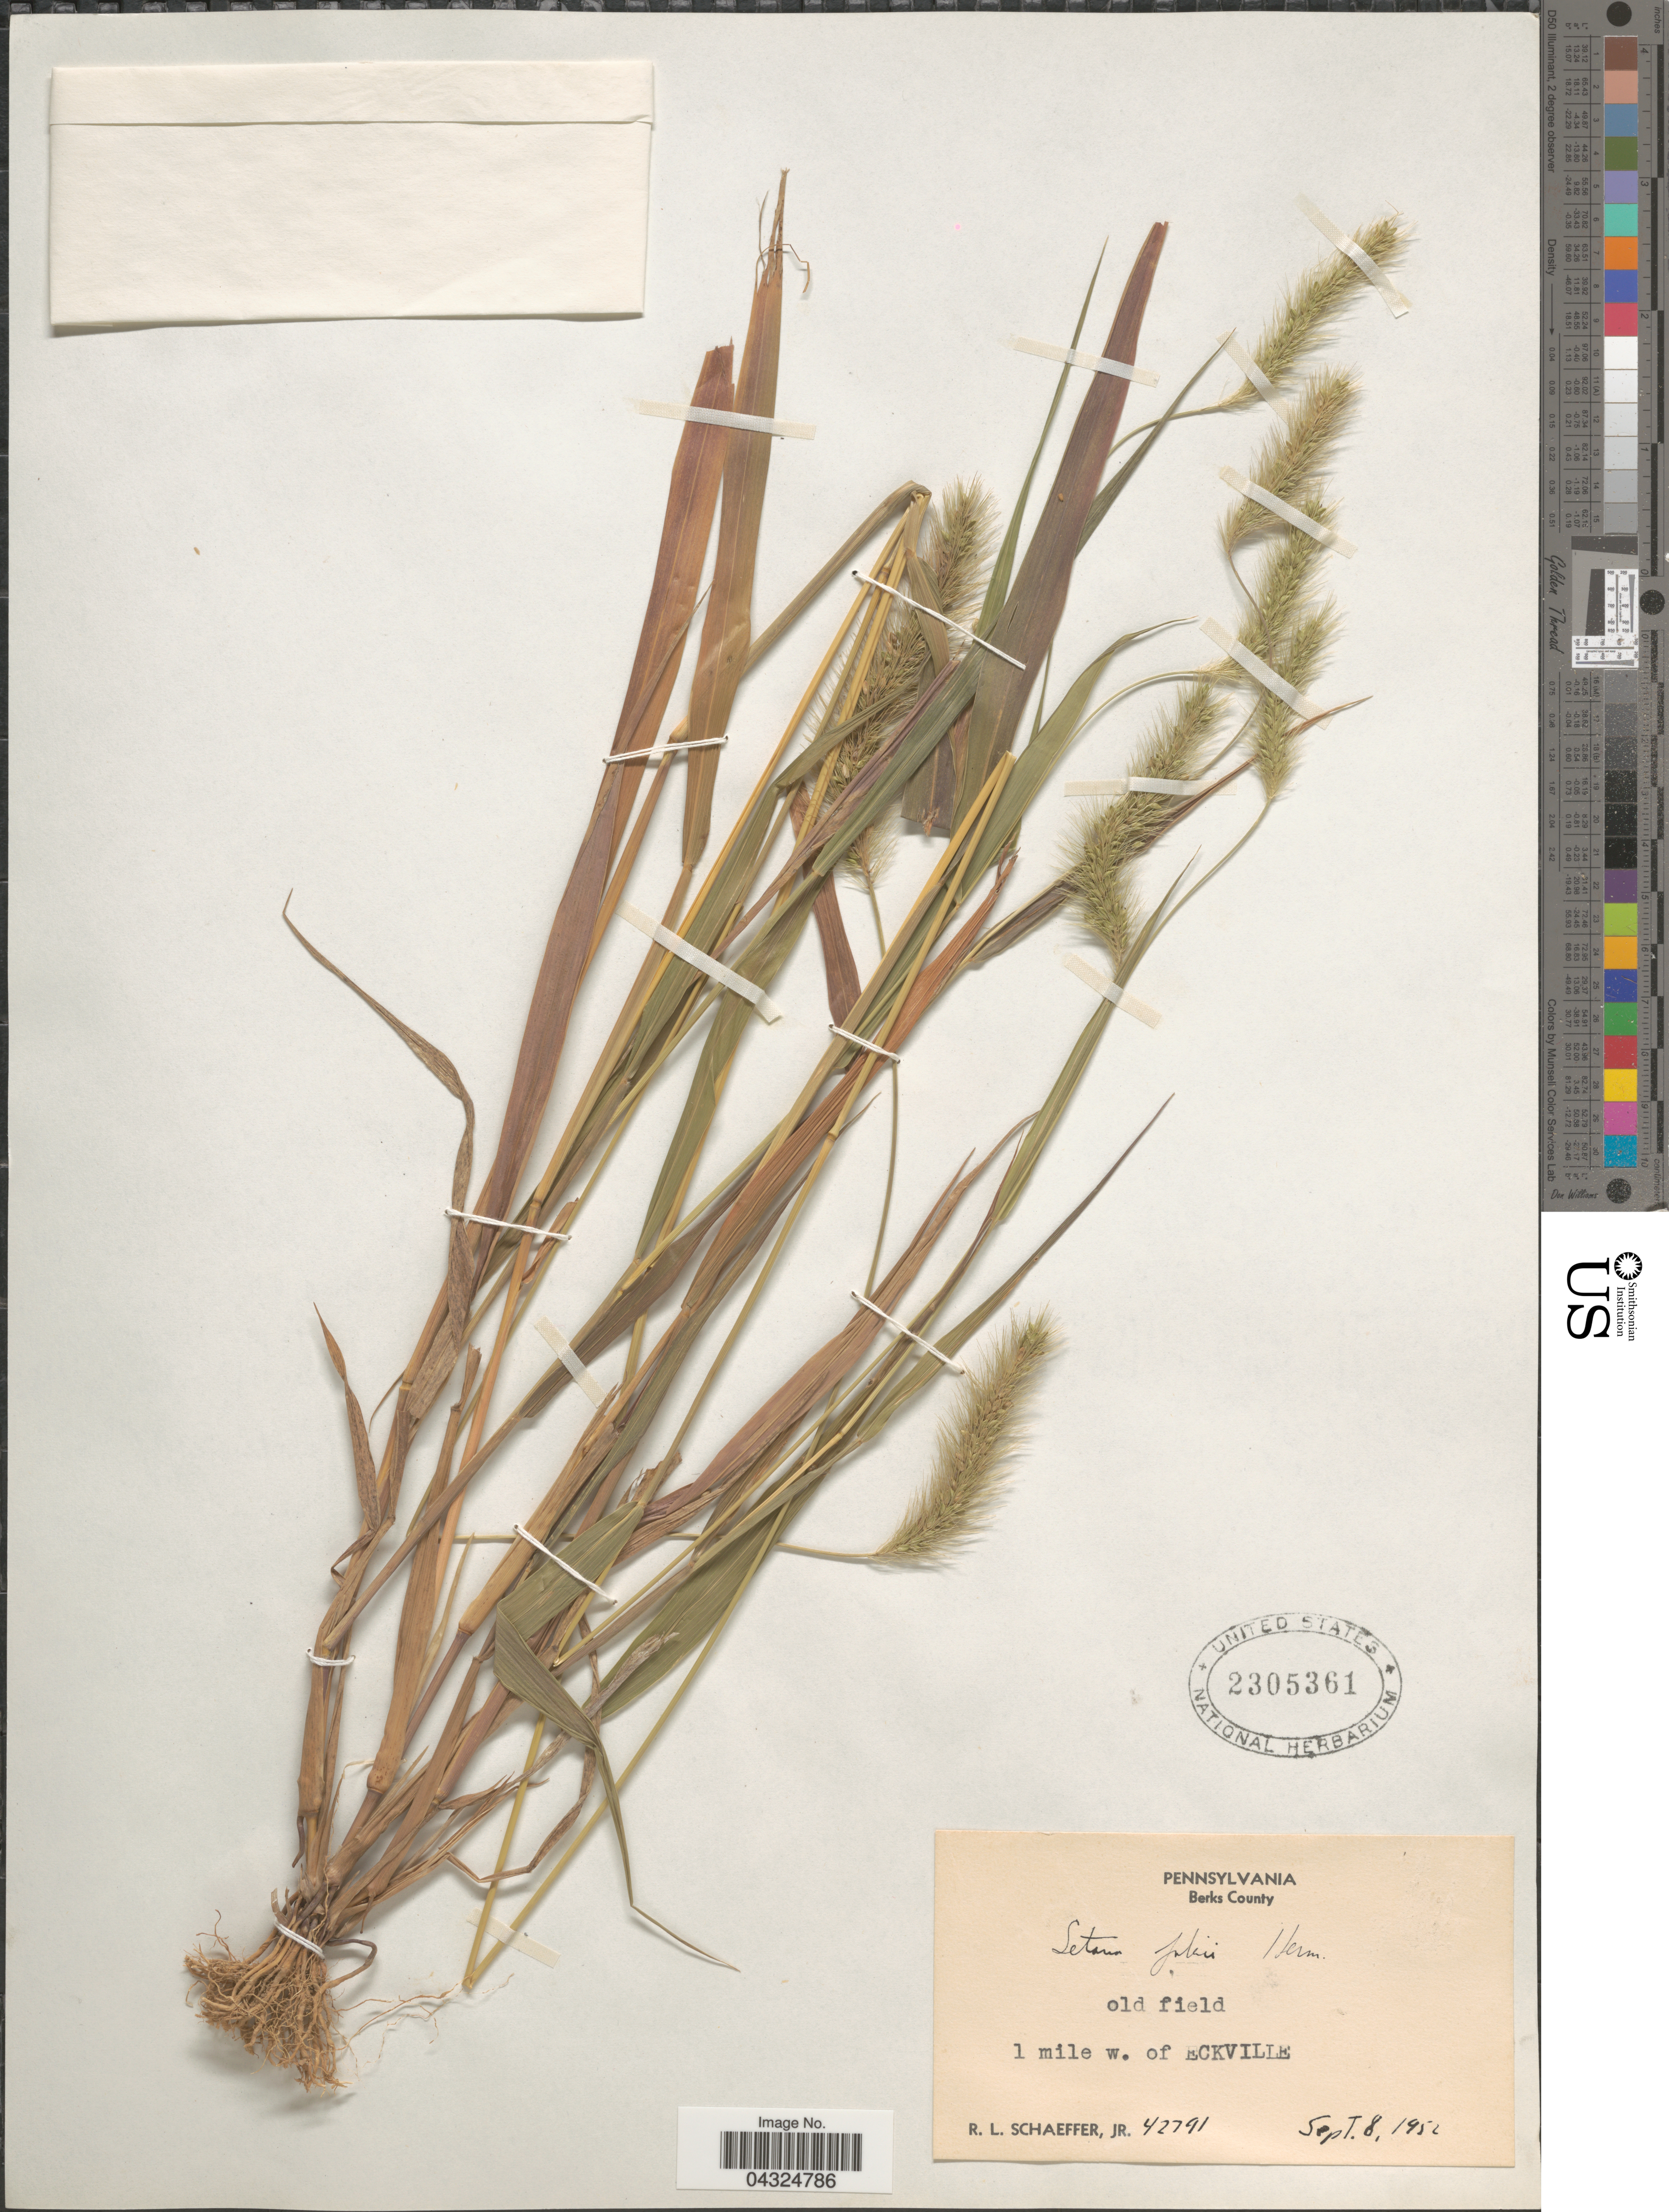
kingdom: Plantae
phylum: Tracheophyta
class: Liliopsida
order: Poales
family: Poaceae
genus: Setaria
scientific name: Setaria faberi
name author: R.A.W. Herrm.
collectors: R. L. Schaeffer Jr.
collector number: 42791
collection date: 1952-09-08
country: United States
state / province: Pennsylvania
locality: Berks County. Old field. 1 mile w. of Eckville.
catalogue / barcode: US 2305361